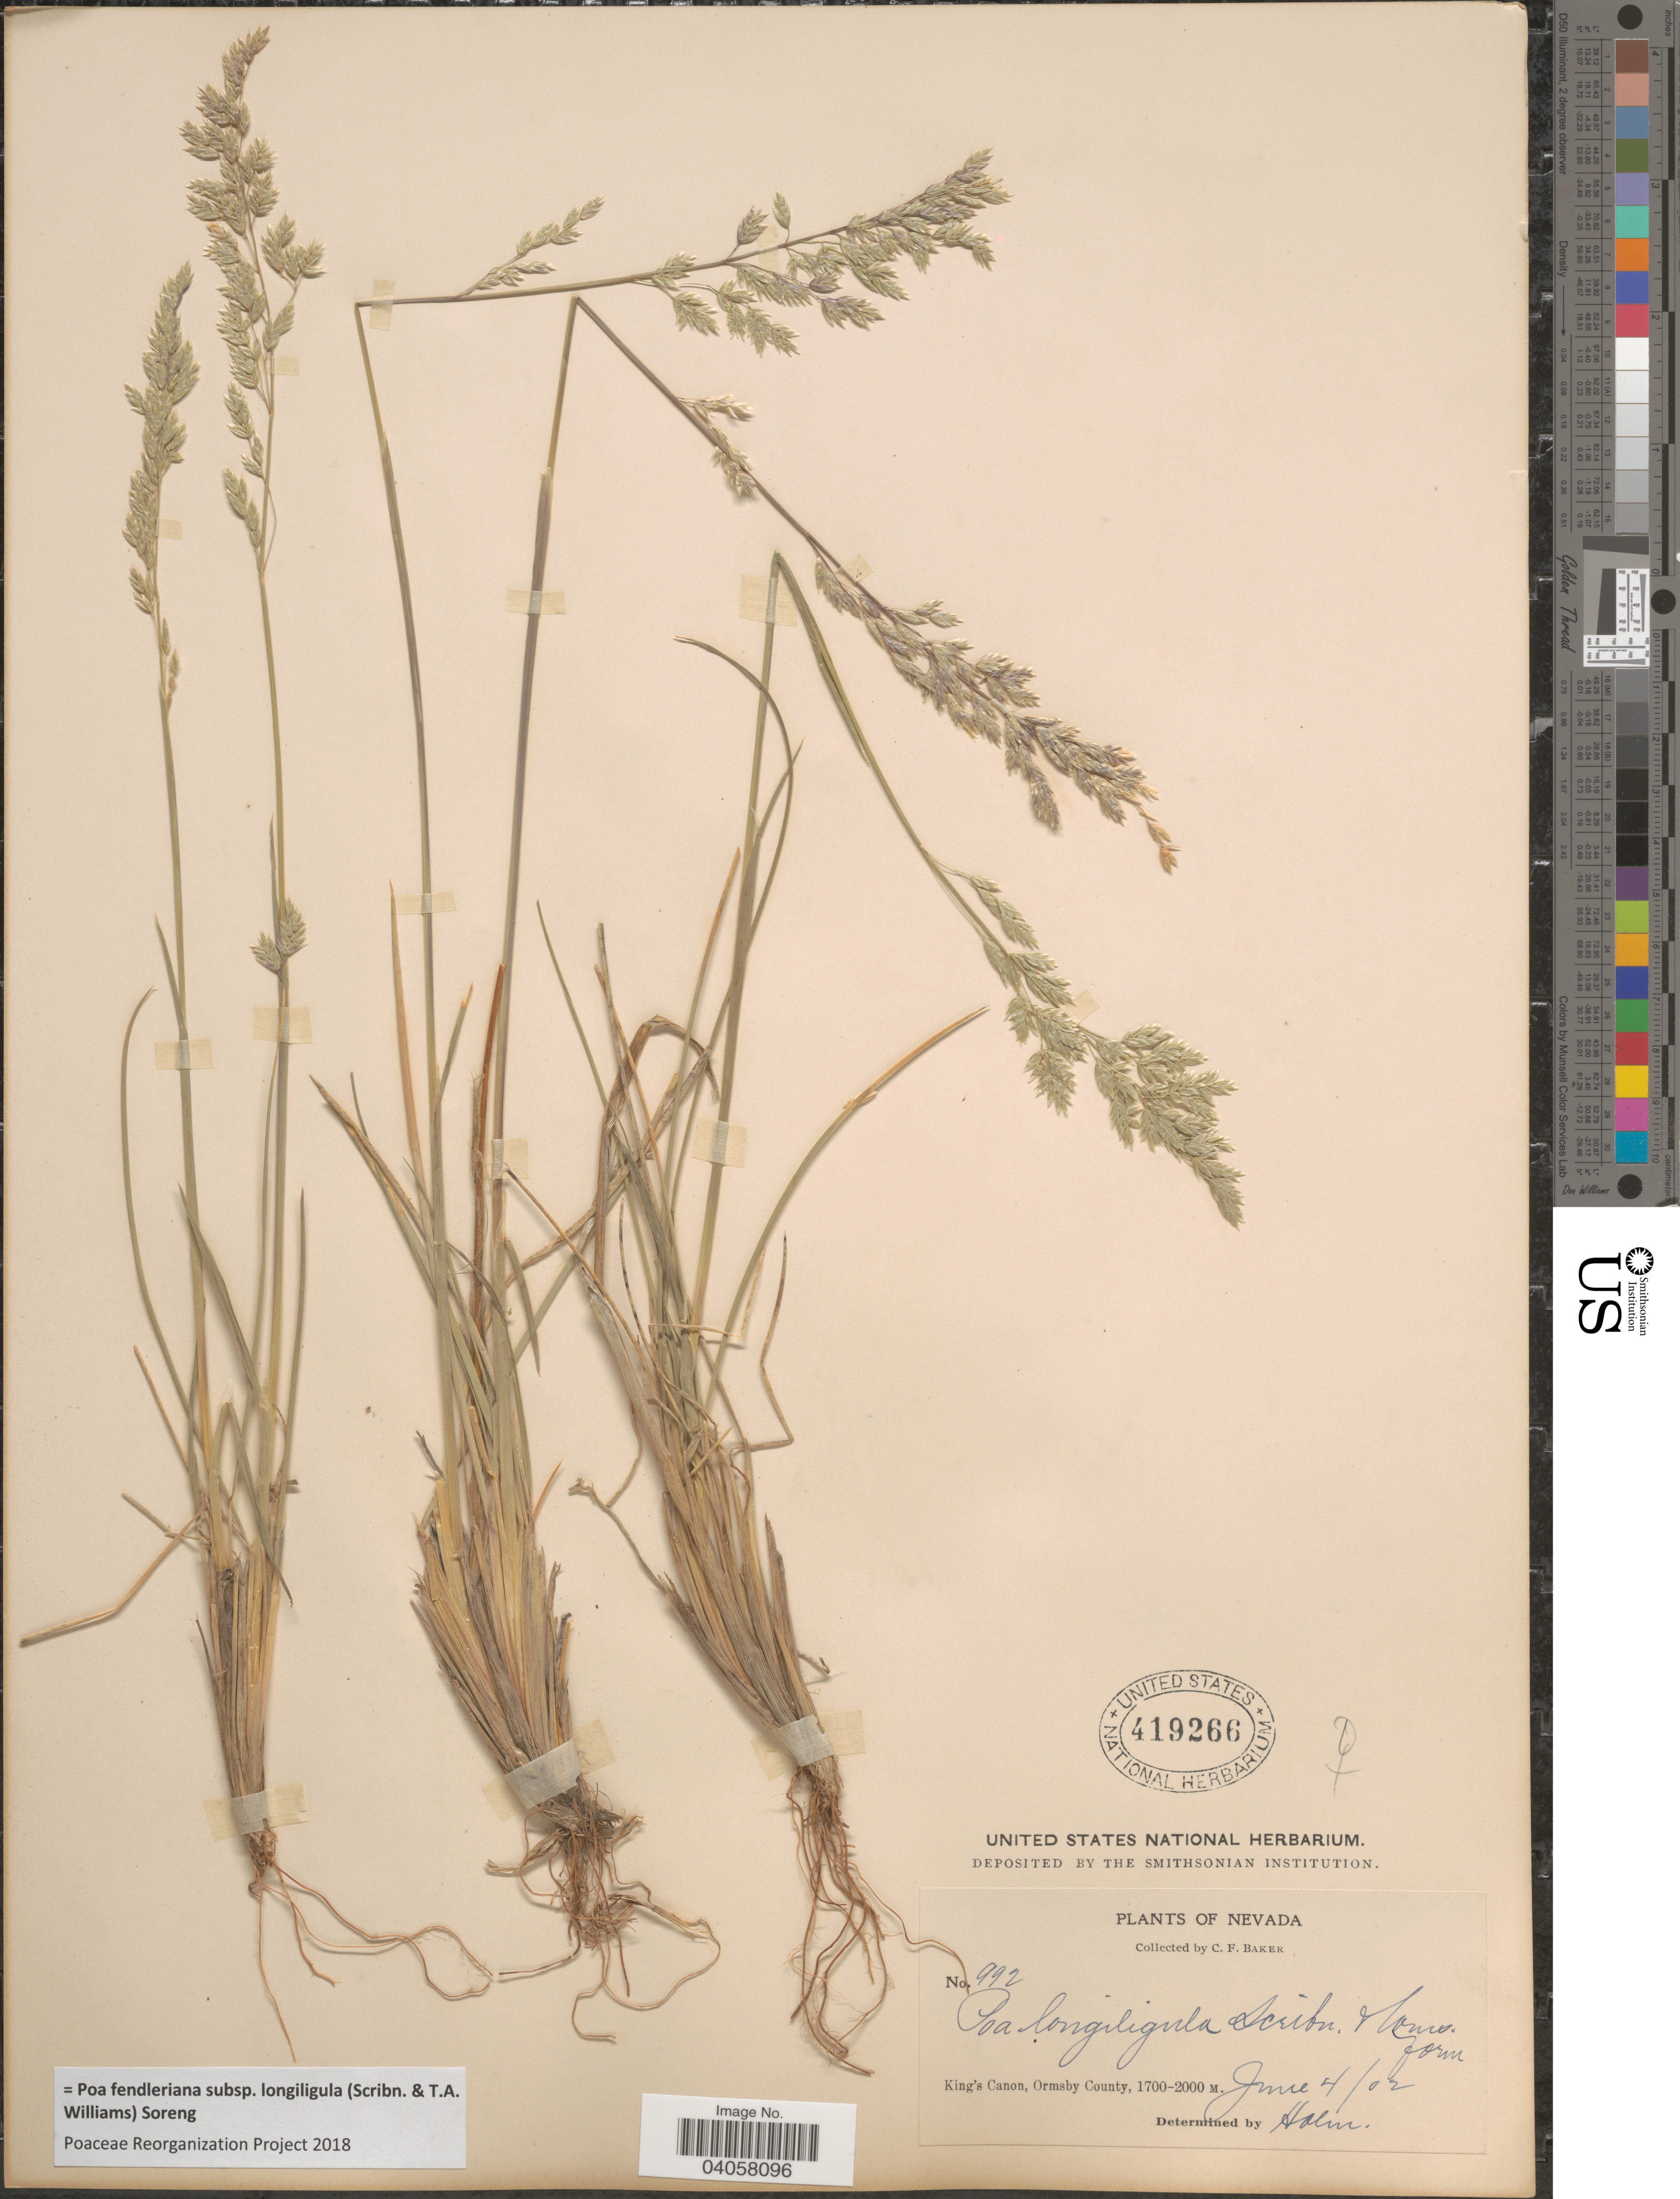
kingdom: Plantae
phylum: Tracheophyta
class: Liliopsida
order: Poales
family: Poaceae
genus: Poa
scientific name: Poa fendleriana subsp. longiligula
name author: (Scribn. & T.A. Williams) Soreng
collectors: C. F. Baker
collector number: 992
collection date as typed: Transcribed d/m/y: 4/6/2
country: United States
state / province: Nevada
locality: King's Canon, Ormsby County.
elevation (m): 1700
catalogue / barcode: US 419266